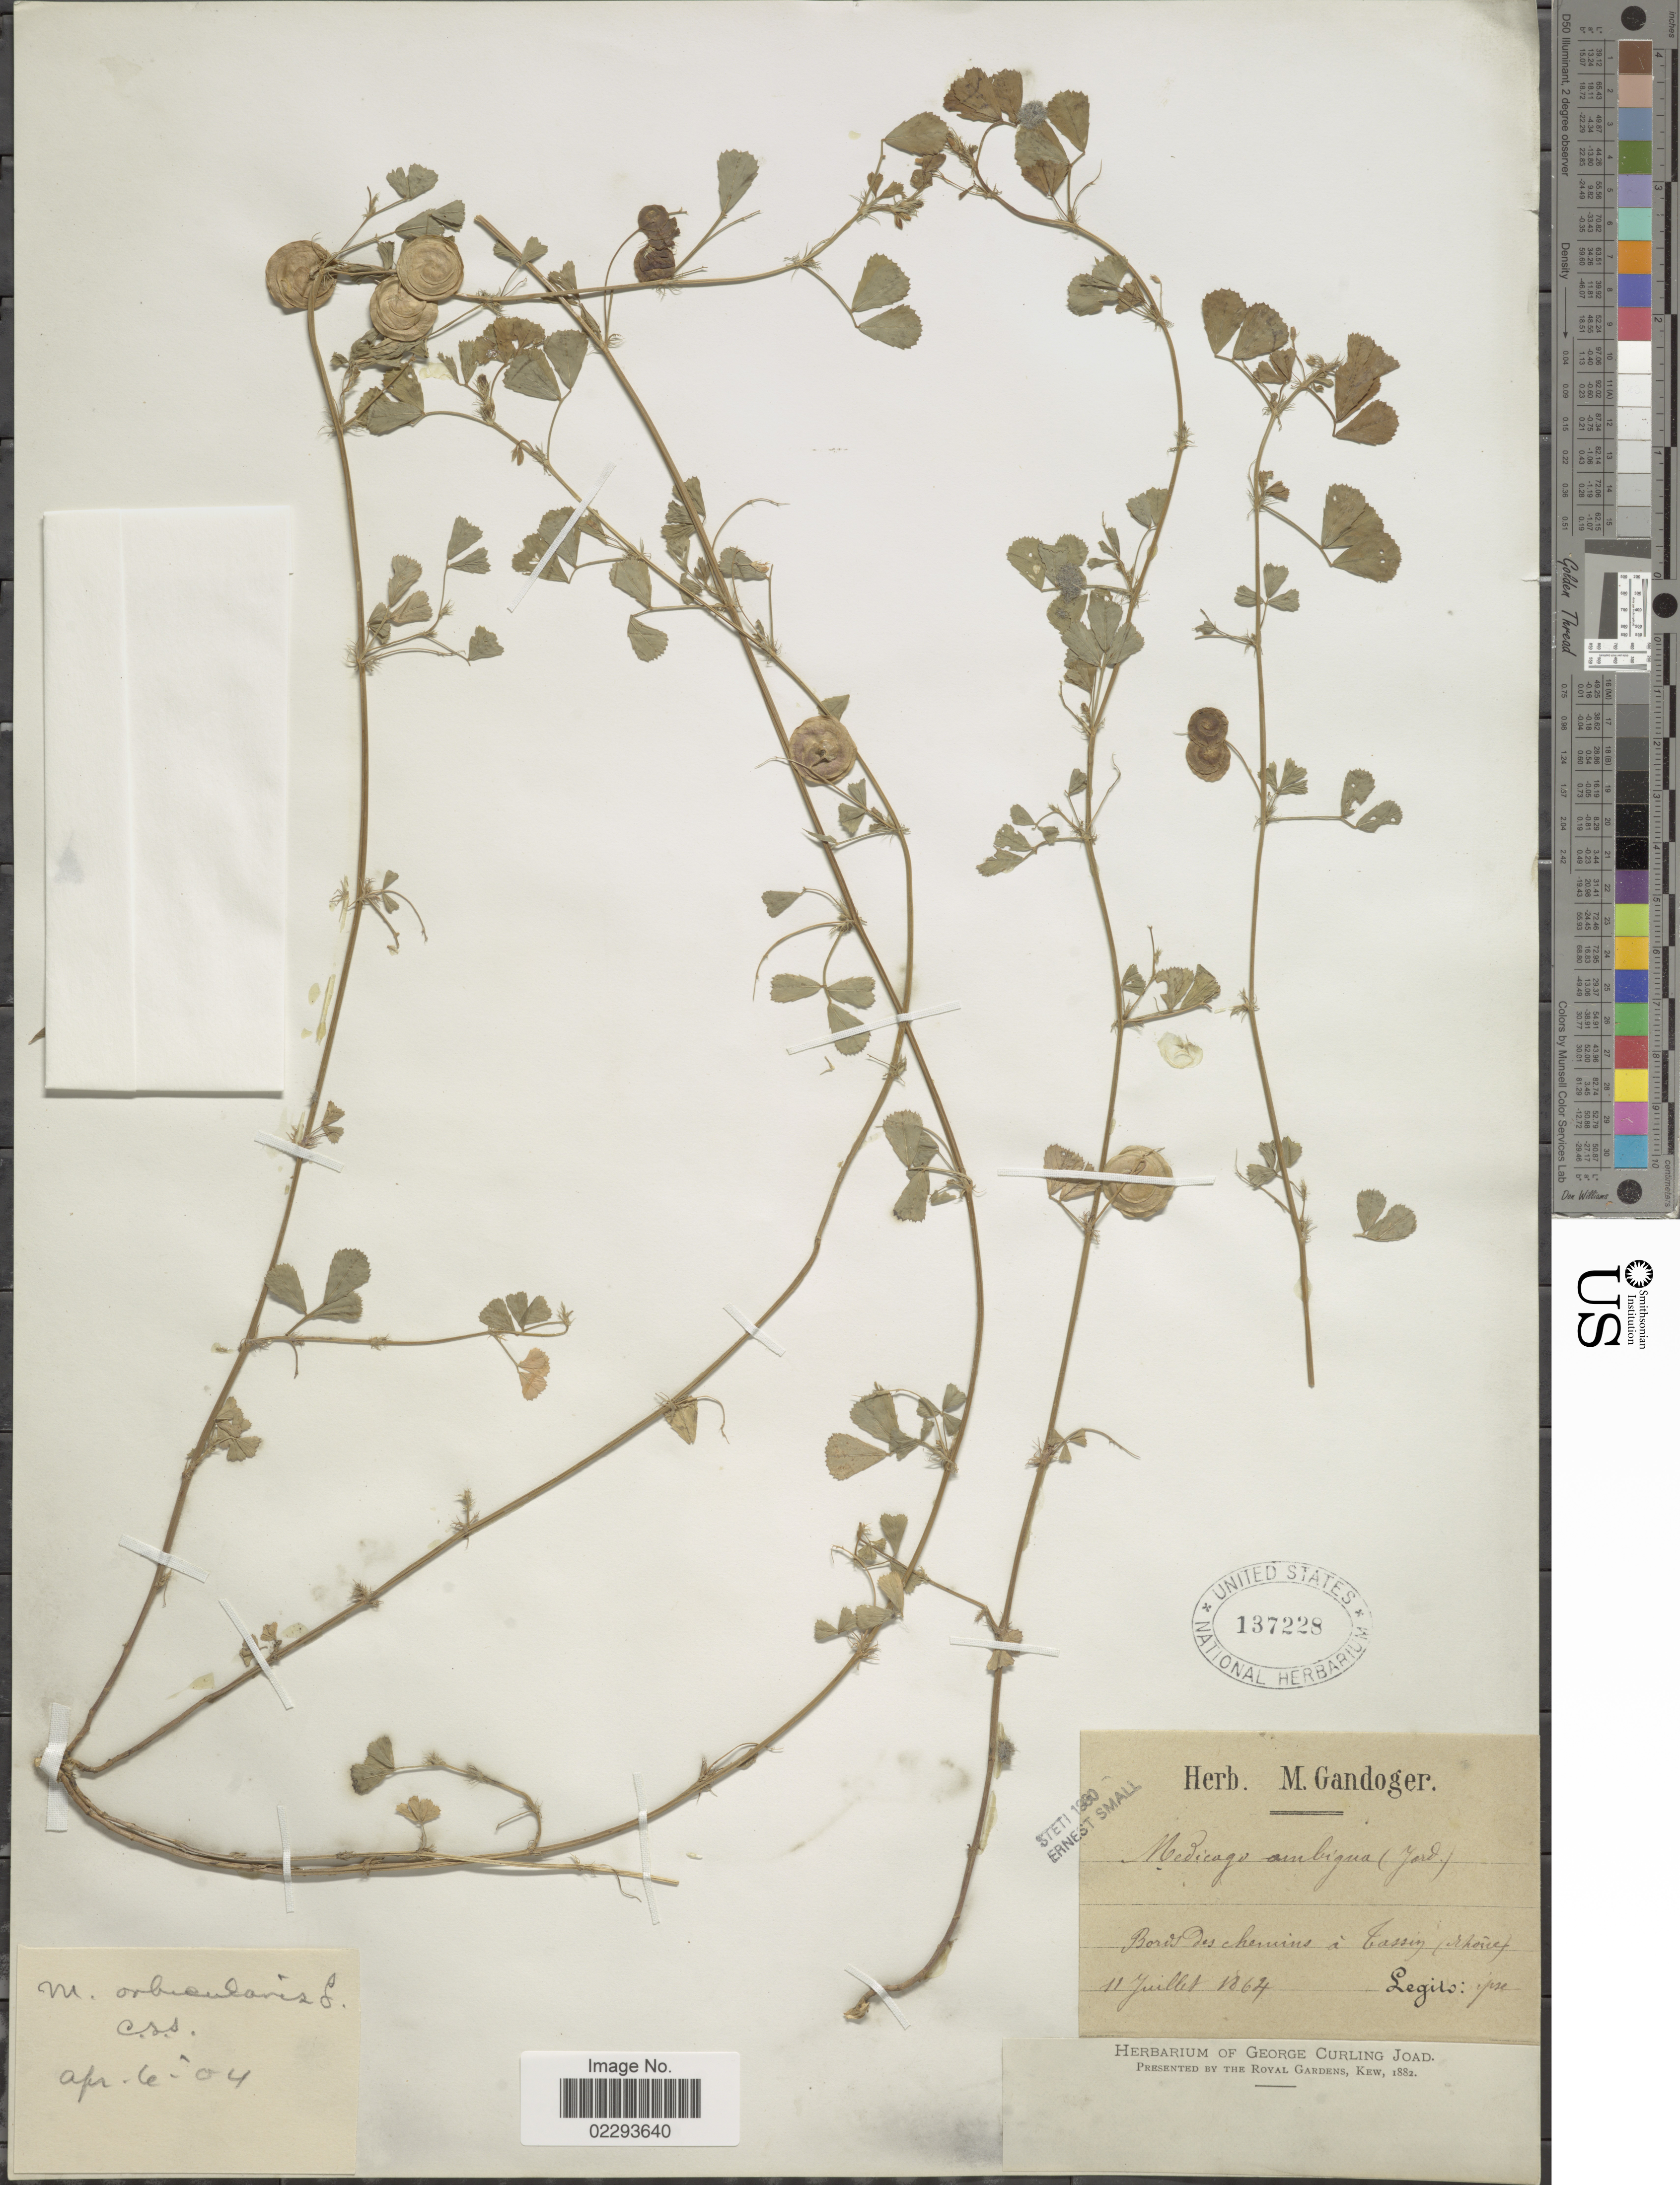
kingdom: Plantae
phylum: Tracheophyta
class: Magnoliopsida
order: Fabales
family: Fabaceae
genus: Medicago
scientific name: Medicago orbicularis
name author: (L.) Bartal.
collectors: M. Gandoger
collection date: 1864-07-11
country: France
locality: Bords des chemins a Tassin (Schore [interpreted]).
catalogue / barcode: US 137228